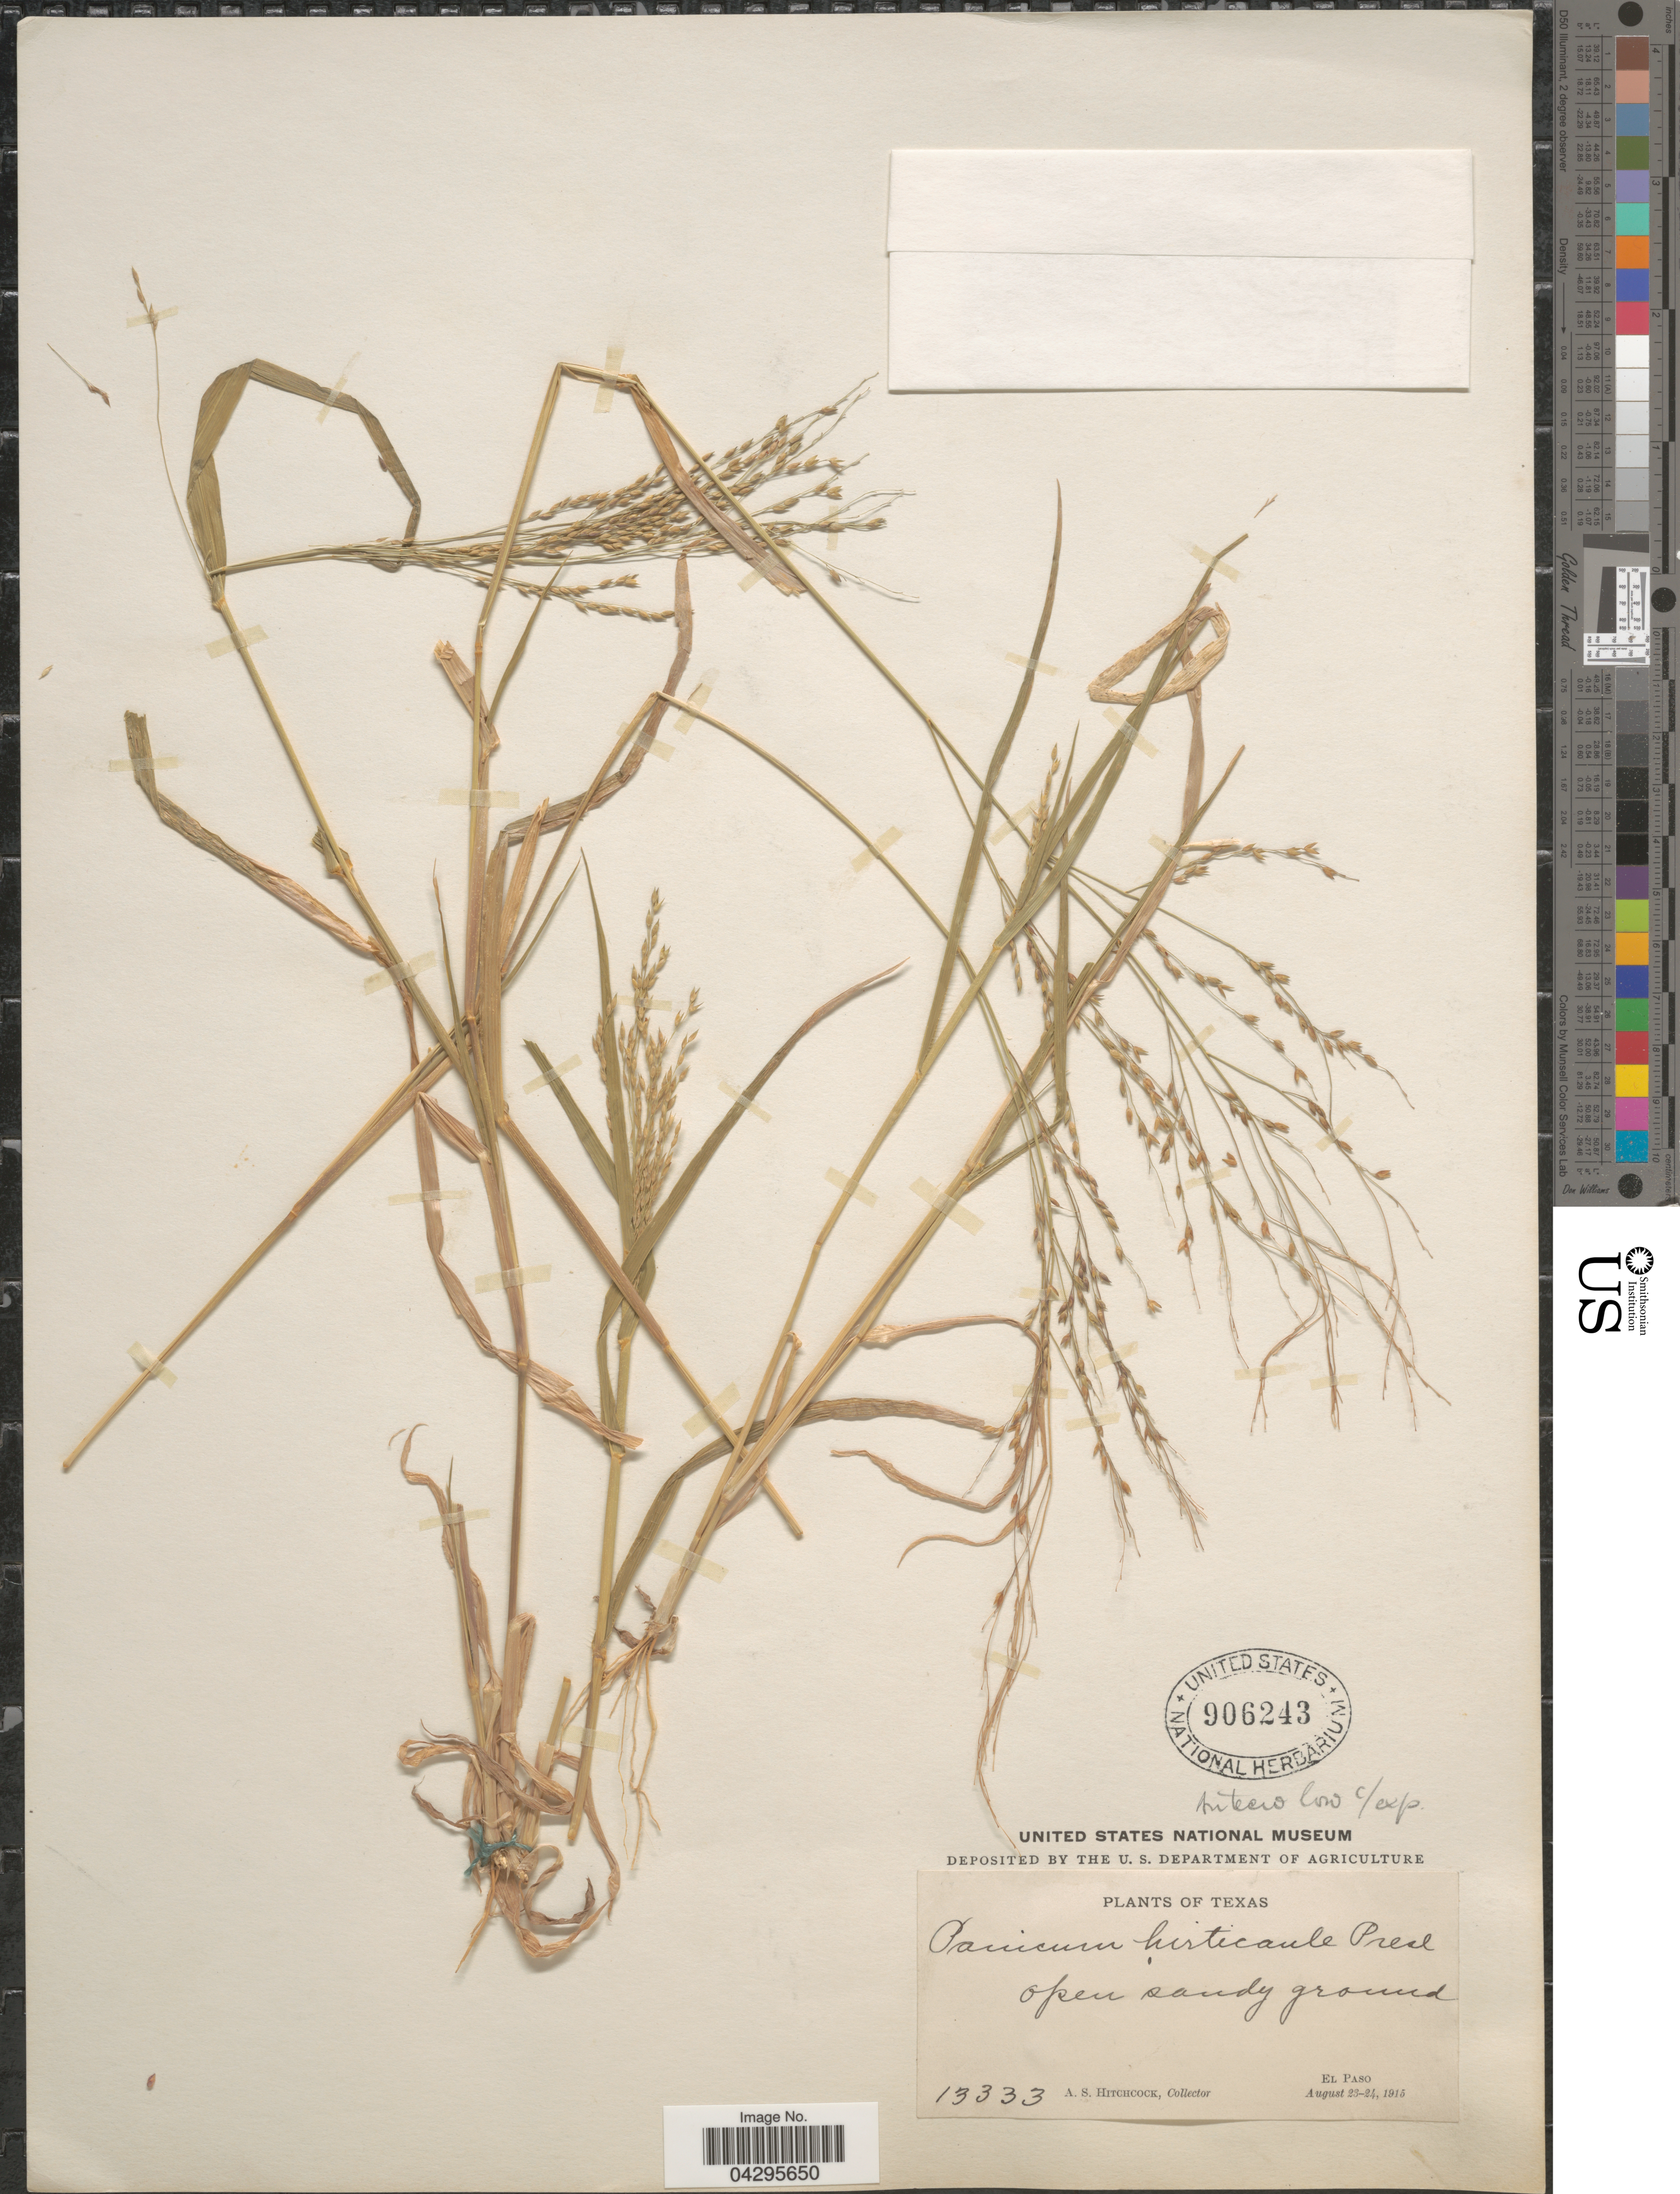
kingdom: Plantae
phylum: Tracheophyta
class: Liliopsida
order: Poales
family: Poaceae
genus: Panicum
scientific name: Panicum hirticaule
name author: J. Presl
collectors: A. S. Hitchcock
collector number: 13333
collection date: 1915-08-23/1915-08-24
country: United States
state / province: Texas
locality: Open sandy ground. El Paso.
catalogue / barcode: US 906243